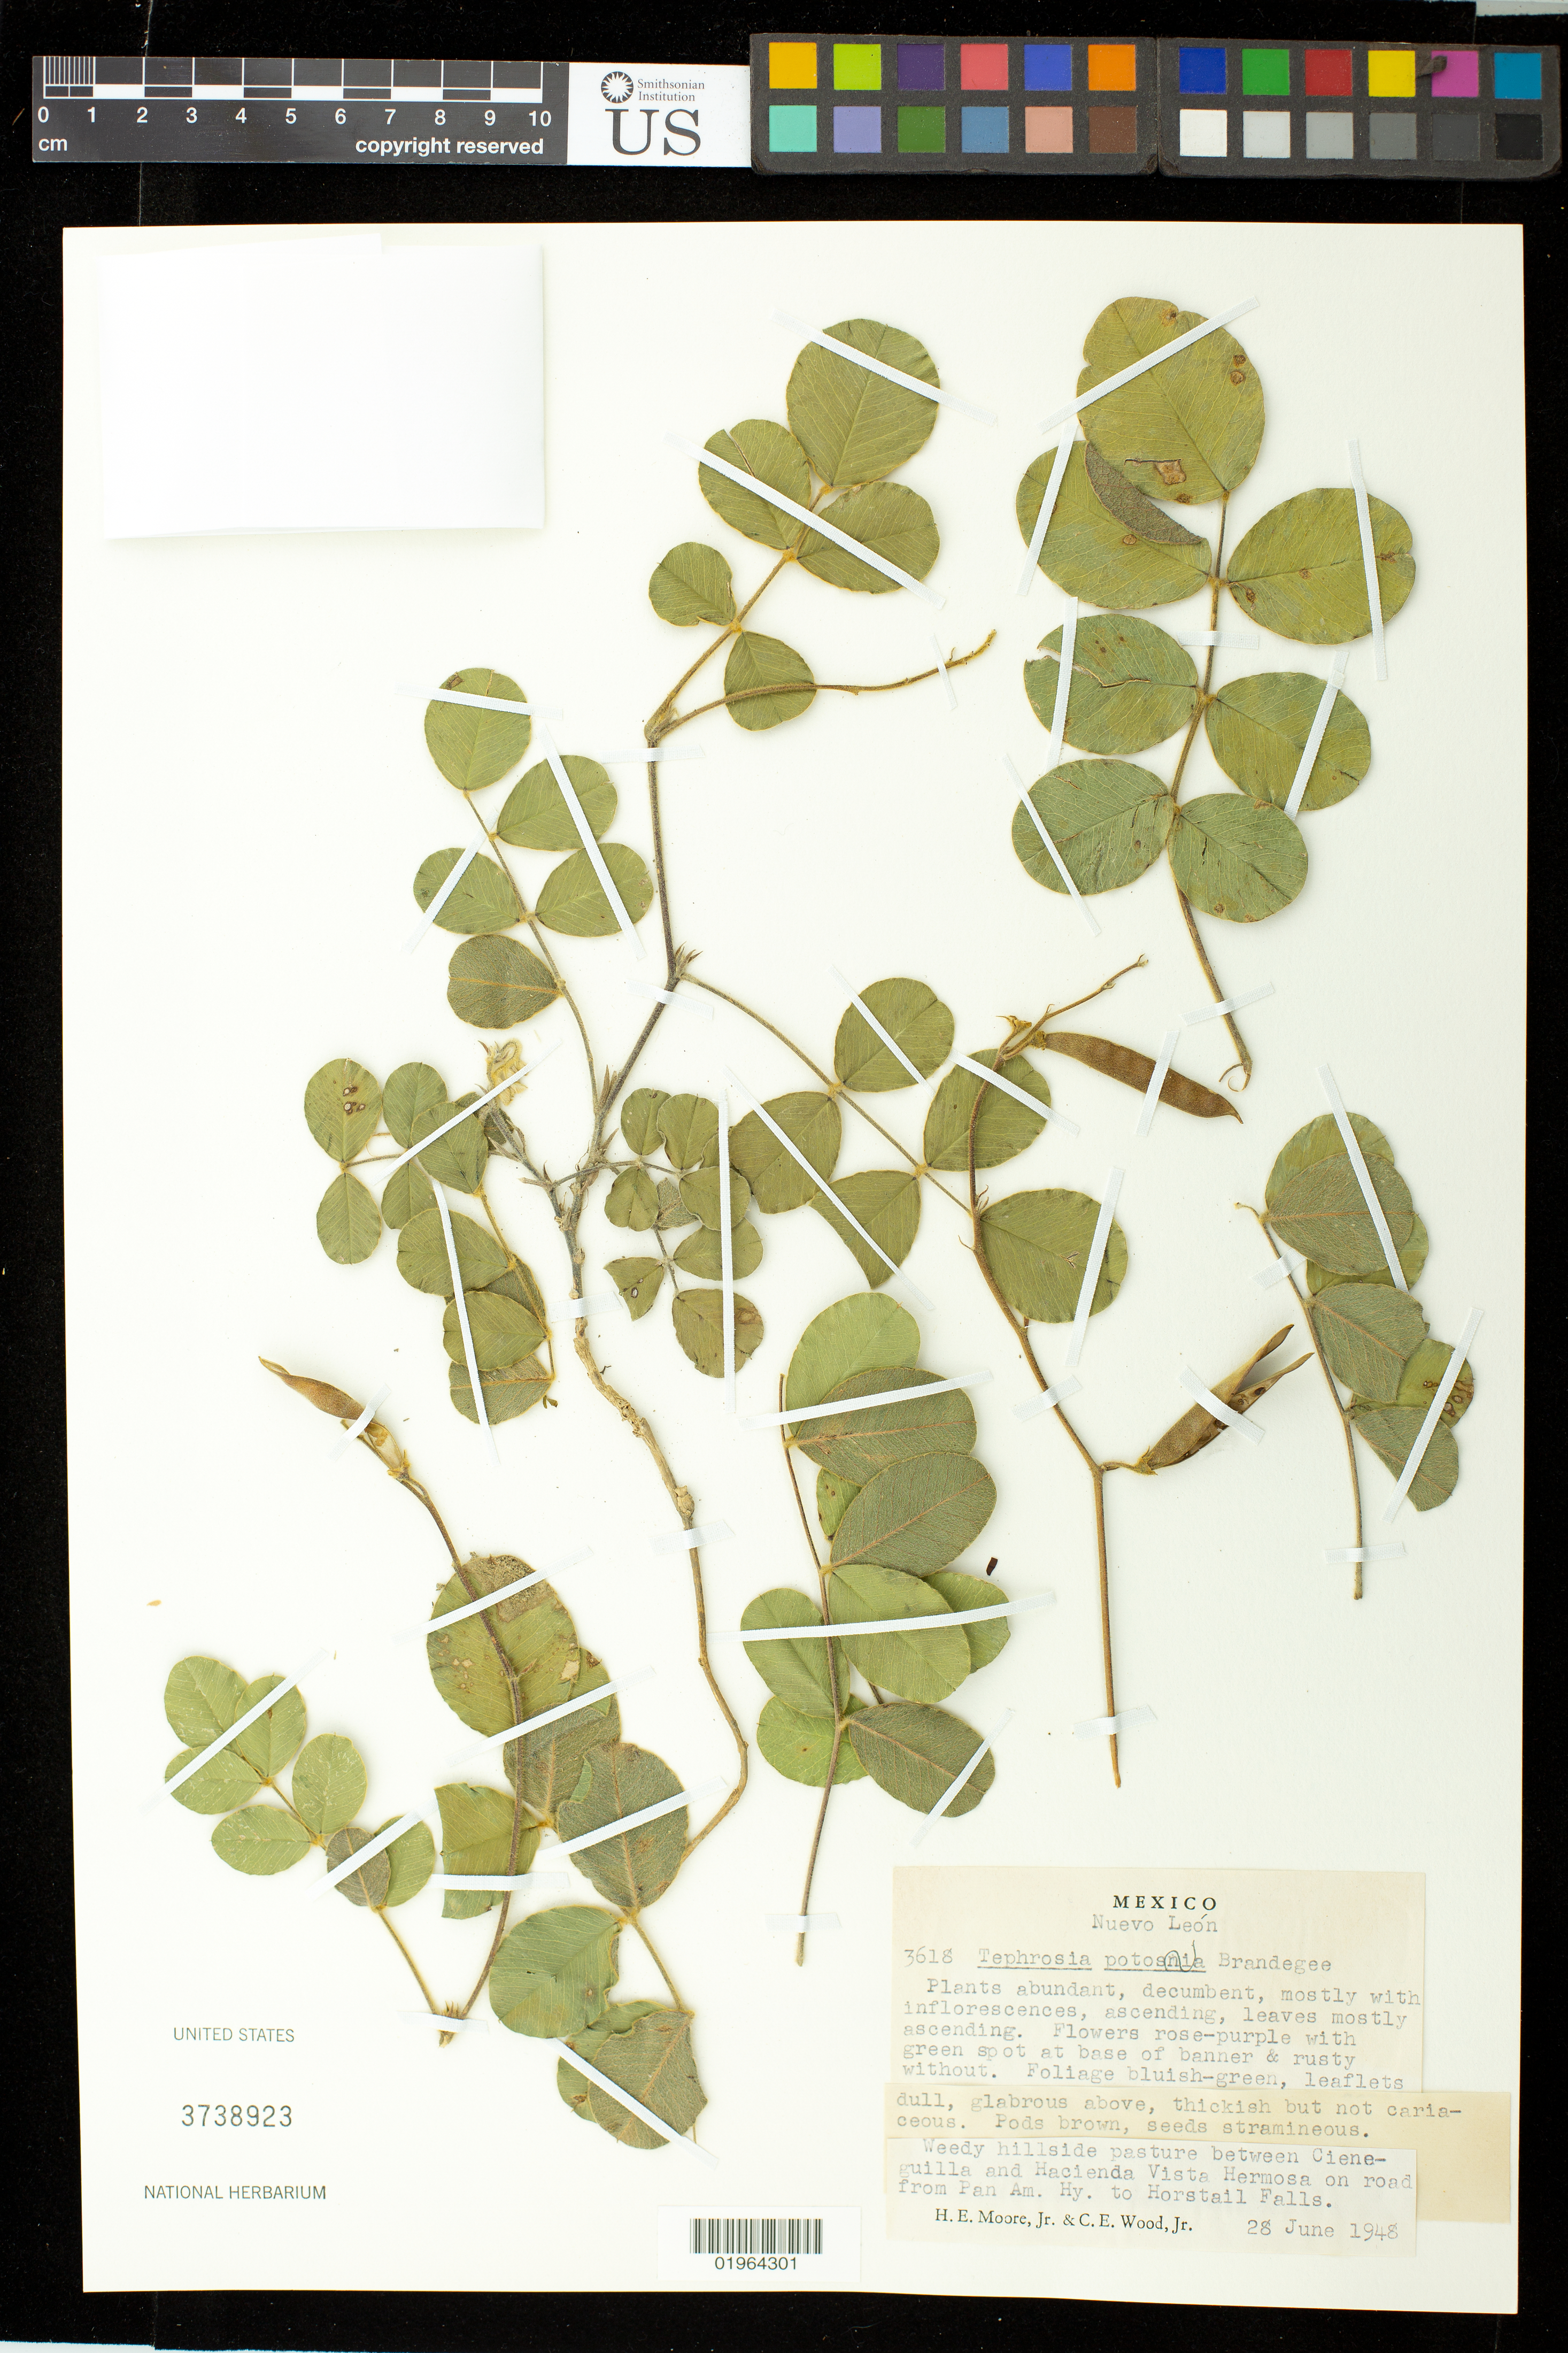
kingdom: Plantae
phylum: Tracheophyta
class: Magnoliopsida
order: Fabales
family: Fabaceae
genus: Tephrosia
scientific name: Tephrosia potosina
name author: Brandegee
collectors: H. Moore & C. E. Wood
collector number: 3618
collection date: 1948-06-28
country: Mexico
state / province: Nuevo León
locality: Between Cineguilla and Hacienda Vista Hermosa on road from Pan Am. Hy. to Horstail Falls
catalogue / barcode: US 3738923